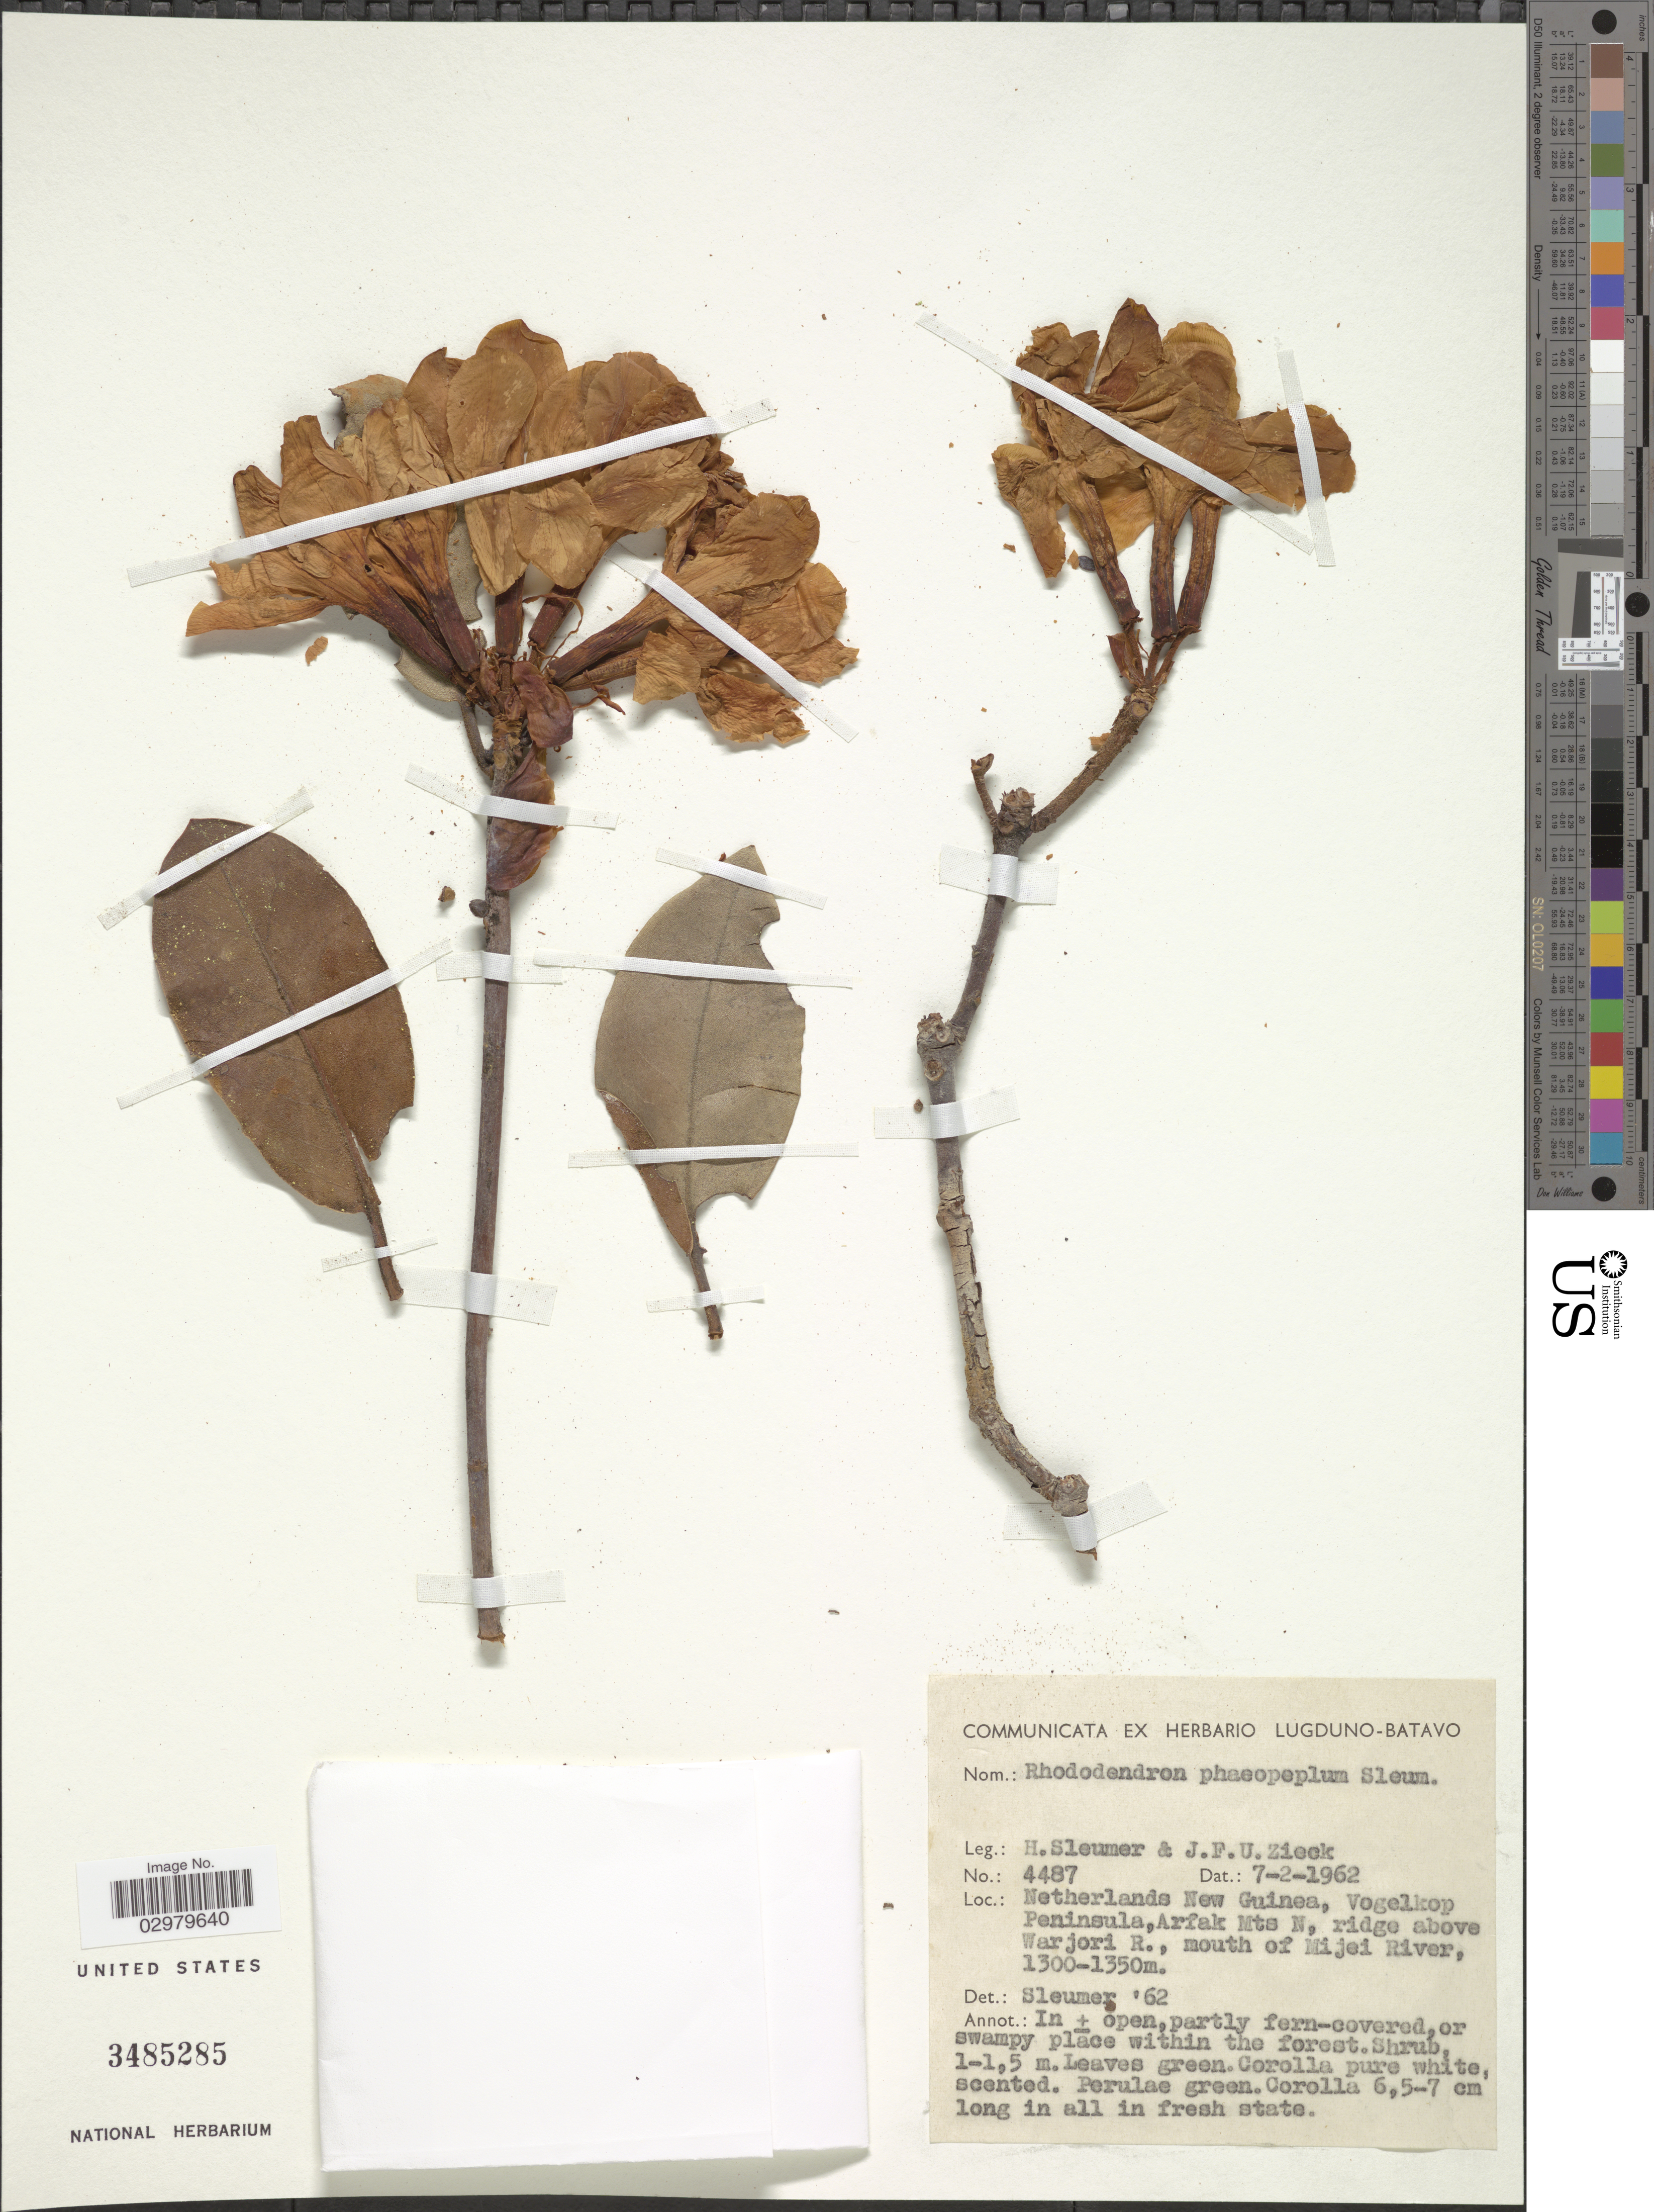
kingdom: Plantae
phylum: Tracheophyta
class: Magnoliopsida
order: Ericales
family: Ericaceae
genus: Rhododendron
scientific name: Rhododendron phaeopeplum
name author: Sleumer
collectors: H. O. Sleumer & J. Zieck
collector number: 4487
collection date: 1962-02-07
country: Indonesia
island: New Guinea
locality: Netherlands New Guinea, Vogelkop Peninsula, Arfak Mts N, ridge above the Warjori R., mouth of the Mijei R.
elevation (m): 1300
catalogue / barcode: US 3485285